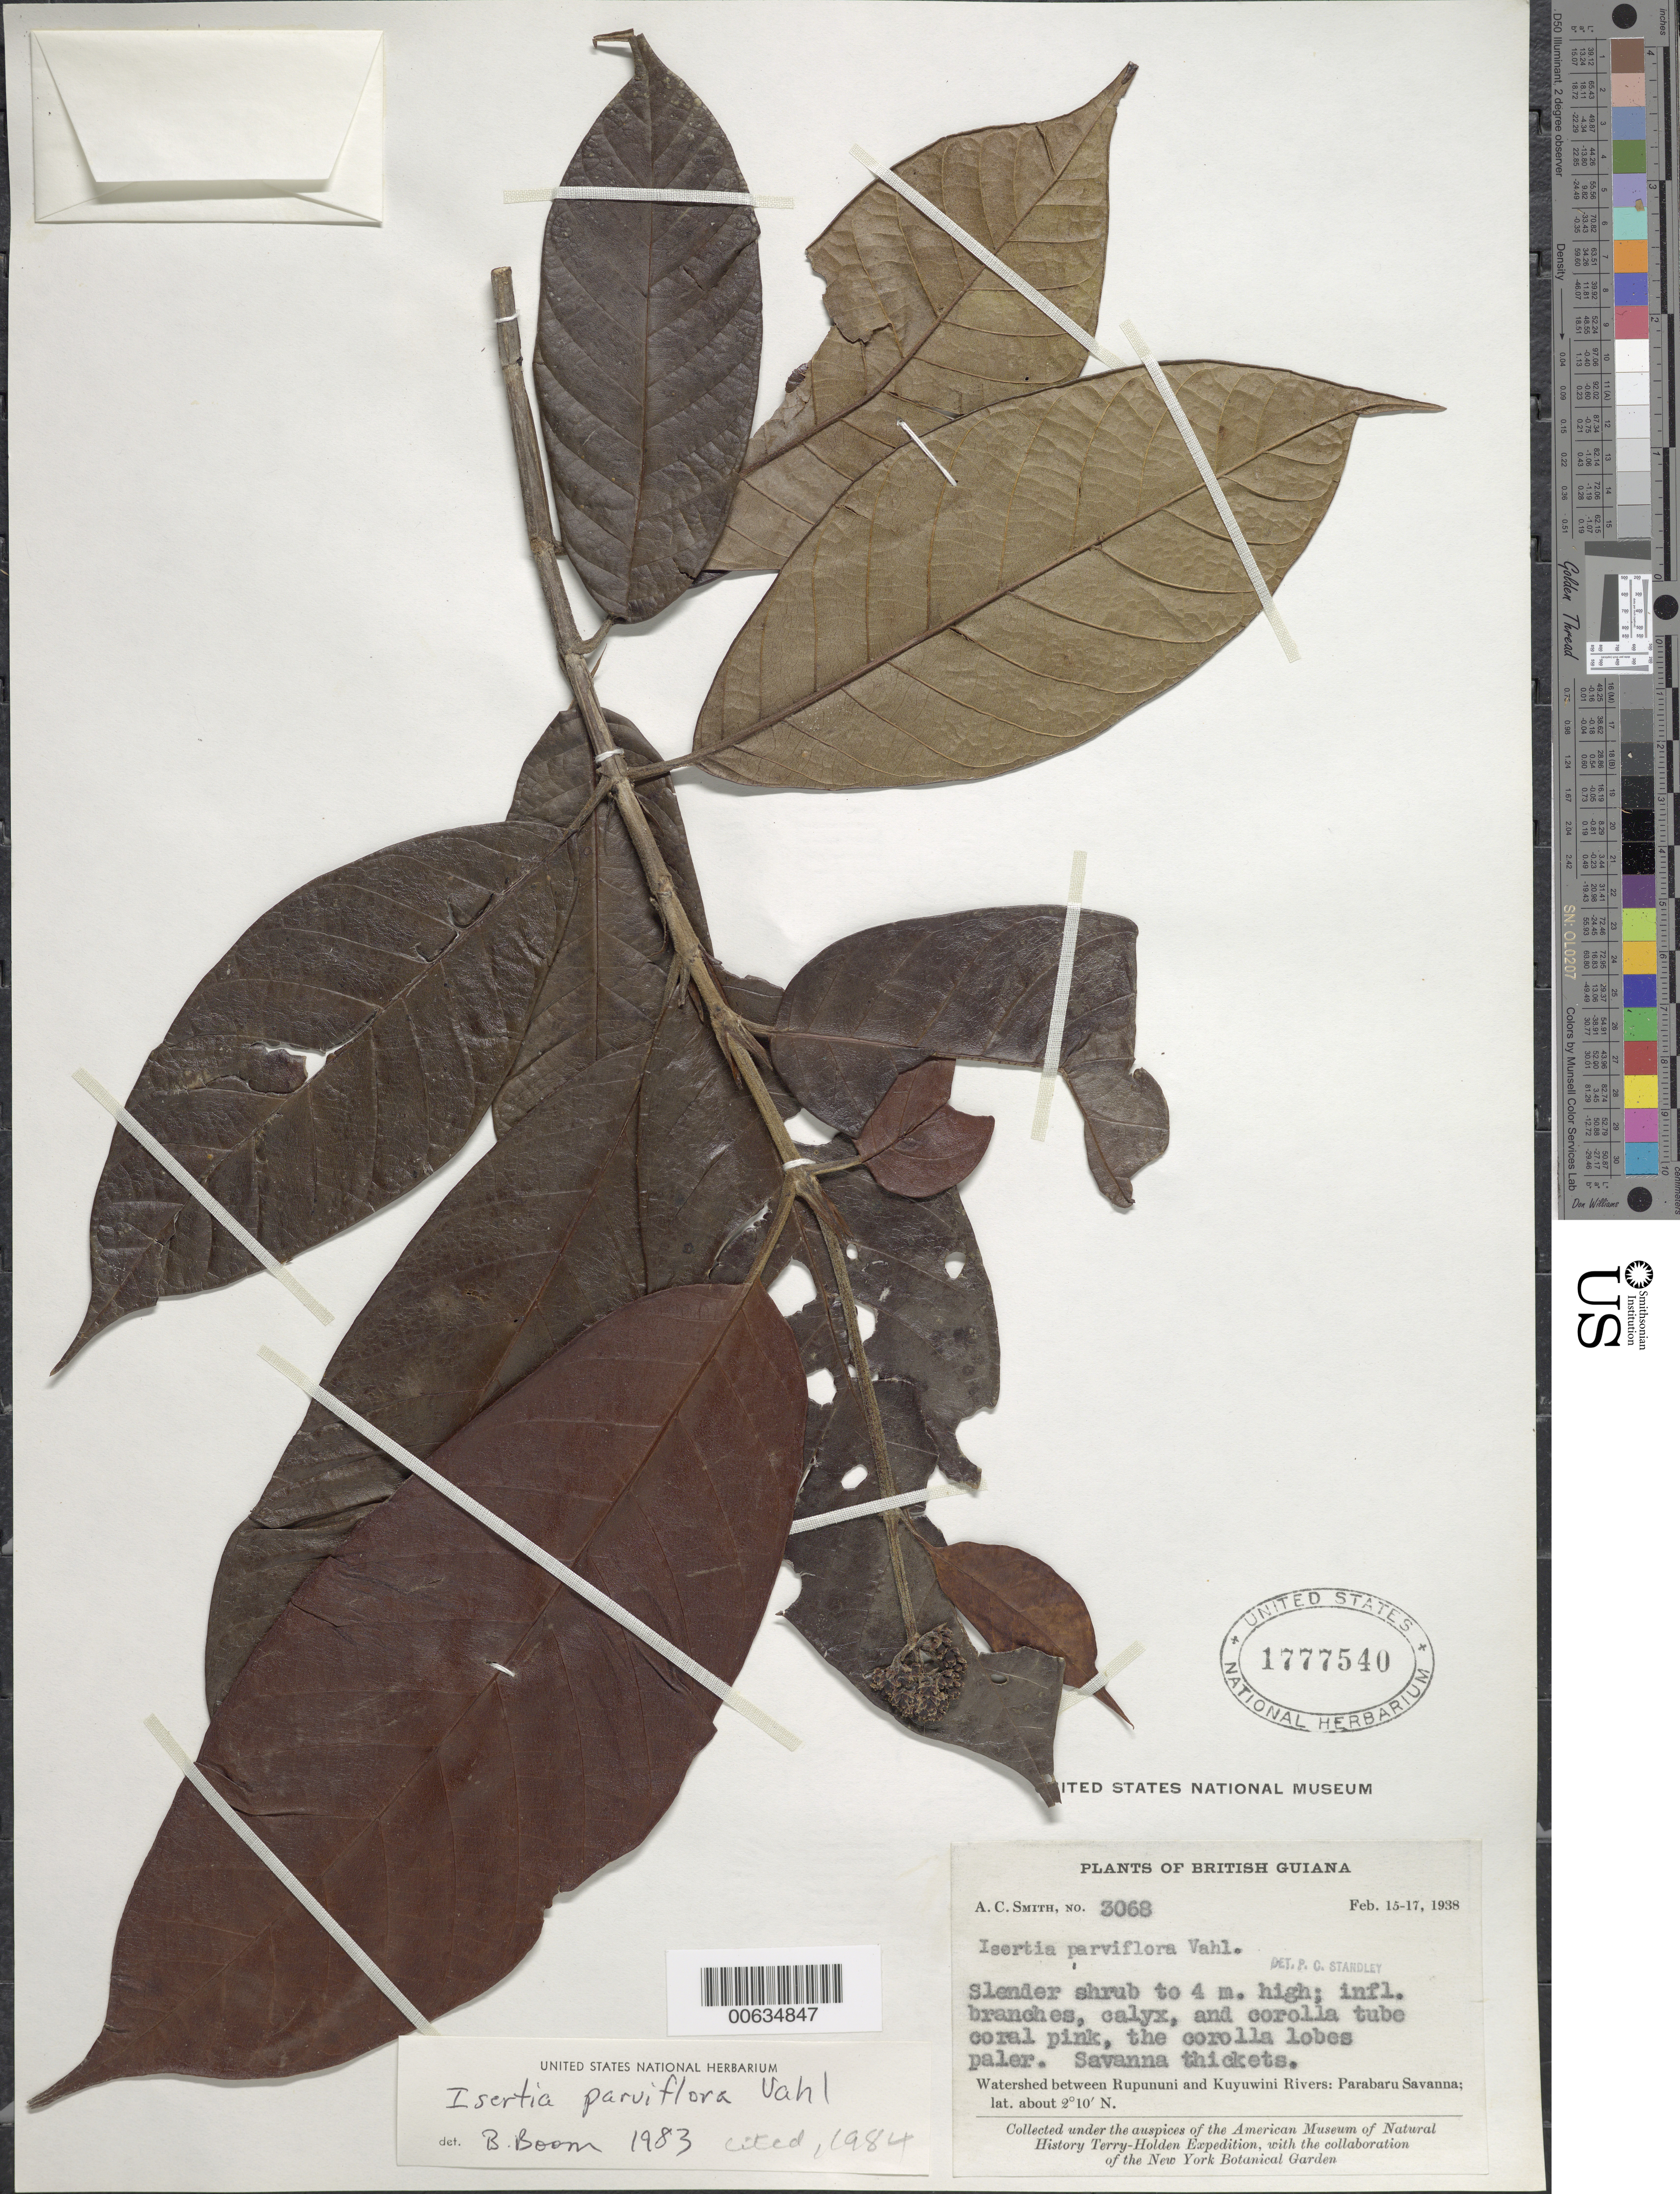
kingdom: Plantae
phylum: Tracheophyta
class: Magnoliopsida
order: Gentianales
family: Rubiaceae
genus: Isertia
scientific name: Isertia parviflora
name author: Vahl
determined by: Boom, B. M.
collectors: A. C. Smith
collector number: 3068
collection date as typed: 15-Feb-38 to 17-Feb-38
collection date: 1938-02-15/1938-02-17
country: Guyana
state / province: U. Takutu-U. Essequibo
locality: Rupununi R., watershed between it and Kuyuwini R; Parabaru Savanna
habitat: Savanna thickets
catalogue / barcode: US 1777540